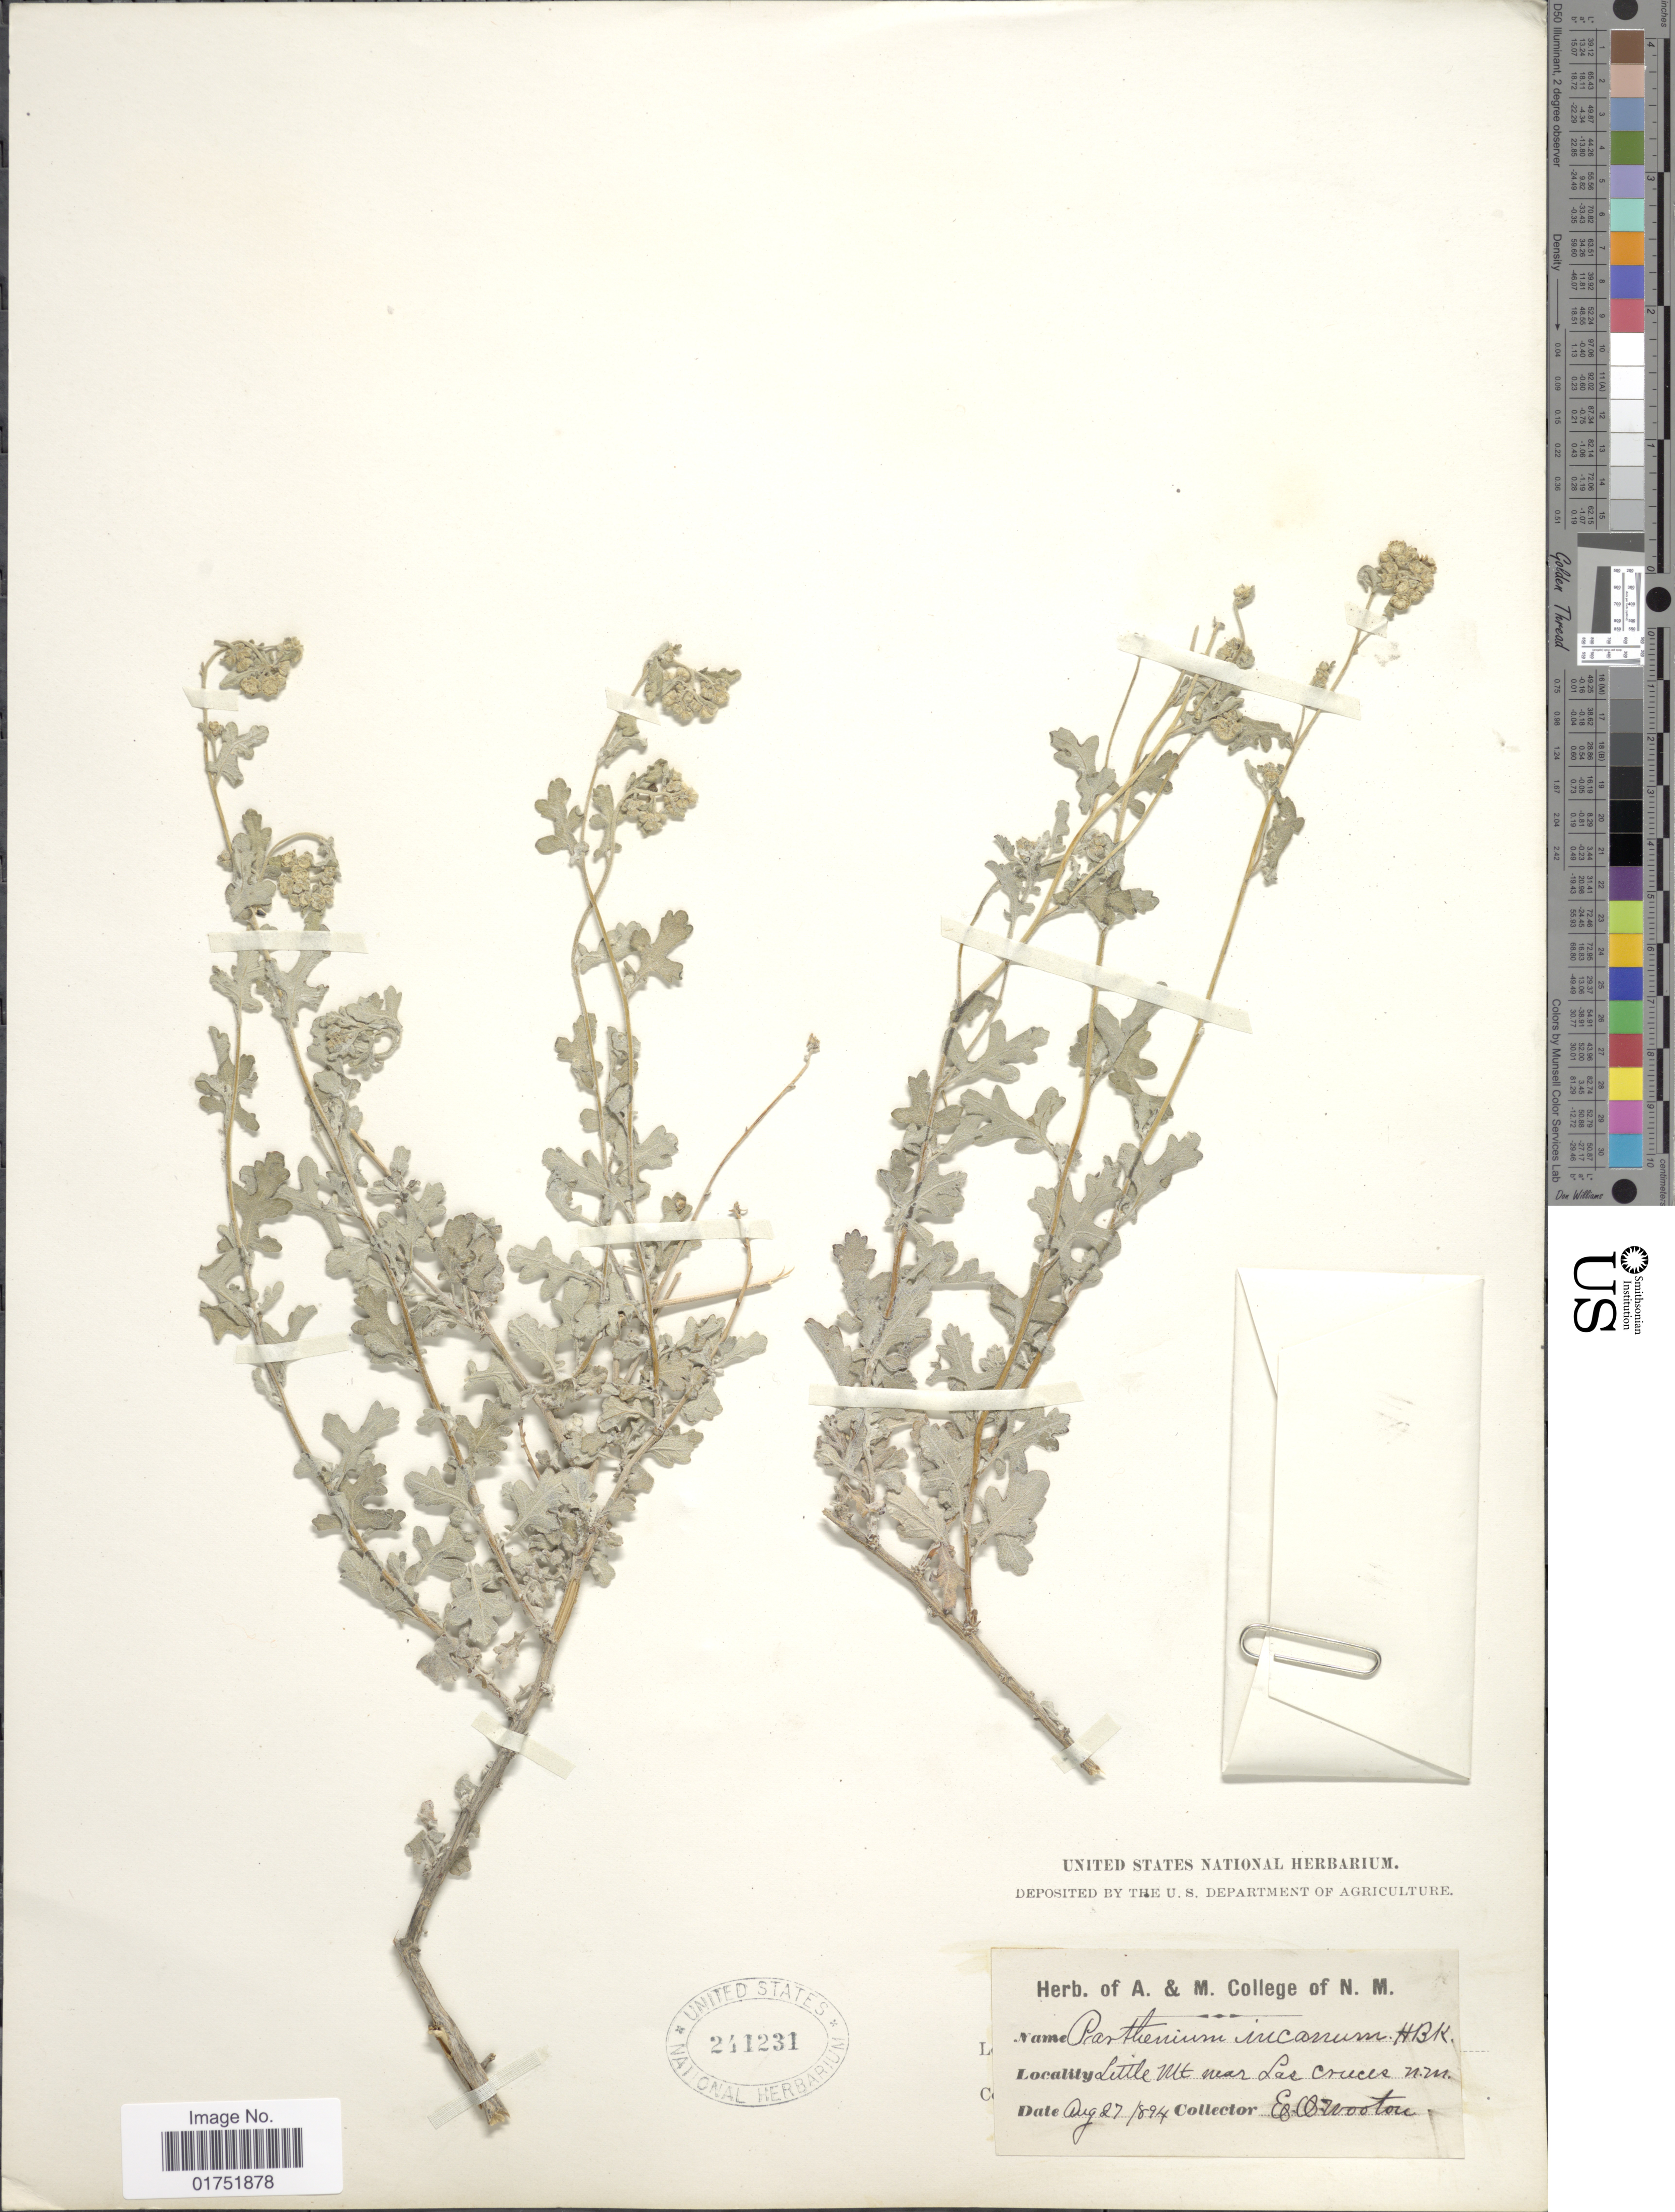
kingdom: Plantae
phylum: Tracheophyta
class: Magnoliopsida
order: Asterales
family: Asteraceae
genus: Parthenium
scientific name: Parthenium incanum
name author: Kunth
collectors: E. O. Wooton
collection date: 1894-08-27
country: United States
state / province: New Mexico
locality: Little Mt near Las Cruces, N. M.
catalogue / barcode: US 244231